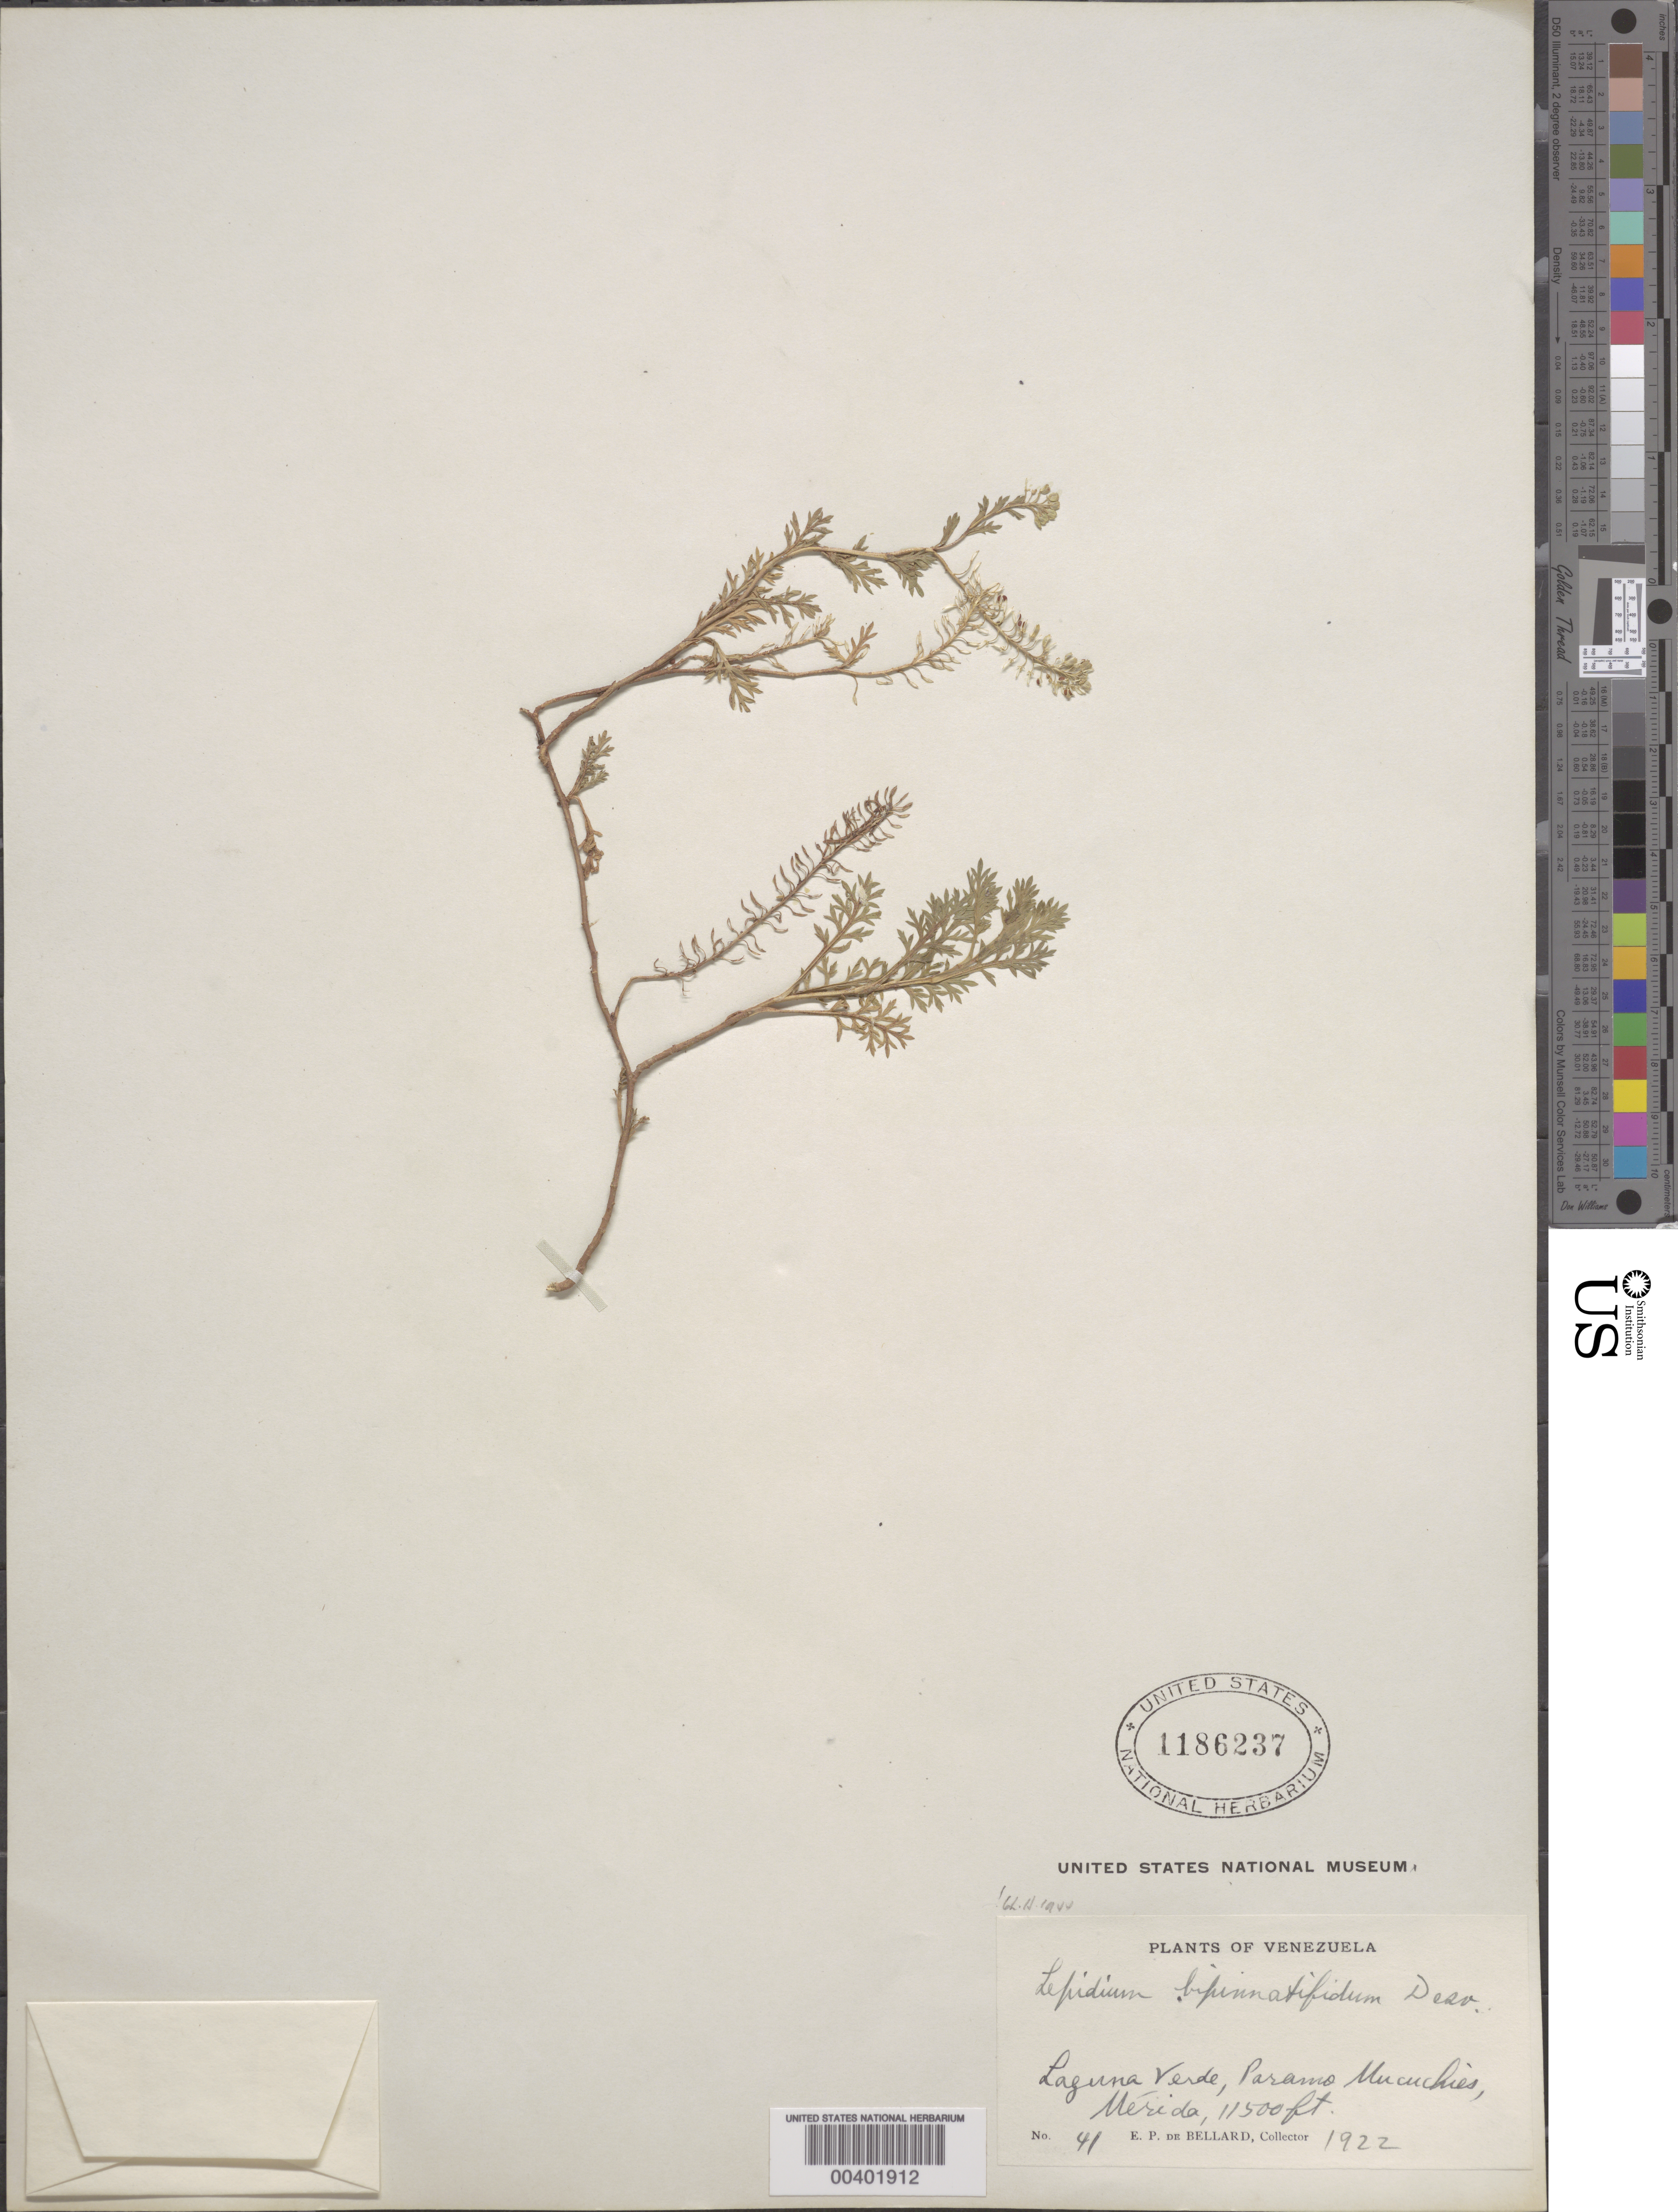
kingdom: Plantae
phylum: Tracheophyta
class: Magnoliopsida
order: Brassicales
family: Brassicaceae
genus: Lepidium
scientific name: Lepidium bipinnatifidum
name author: Desv.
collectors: E. Bellard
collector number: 41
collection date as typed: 1922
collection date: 1922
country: Venezuela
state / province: Mérida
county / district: Rangel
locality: Laguna Verde, Páramo Mucuchies Verde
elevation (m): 3505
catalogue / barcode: US 1186237